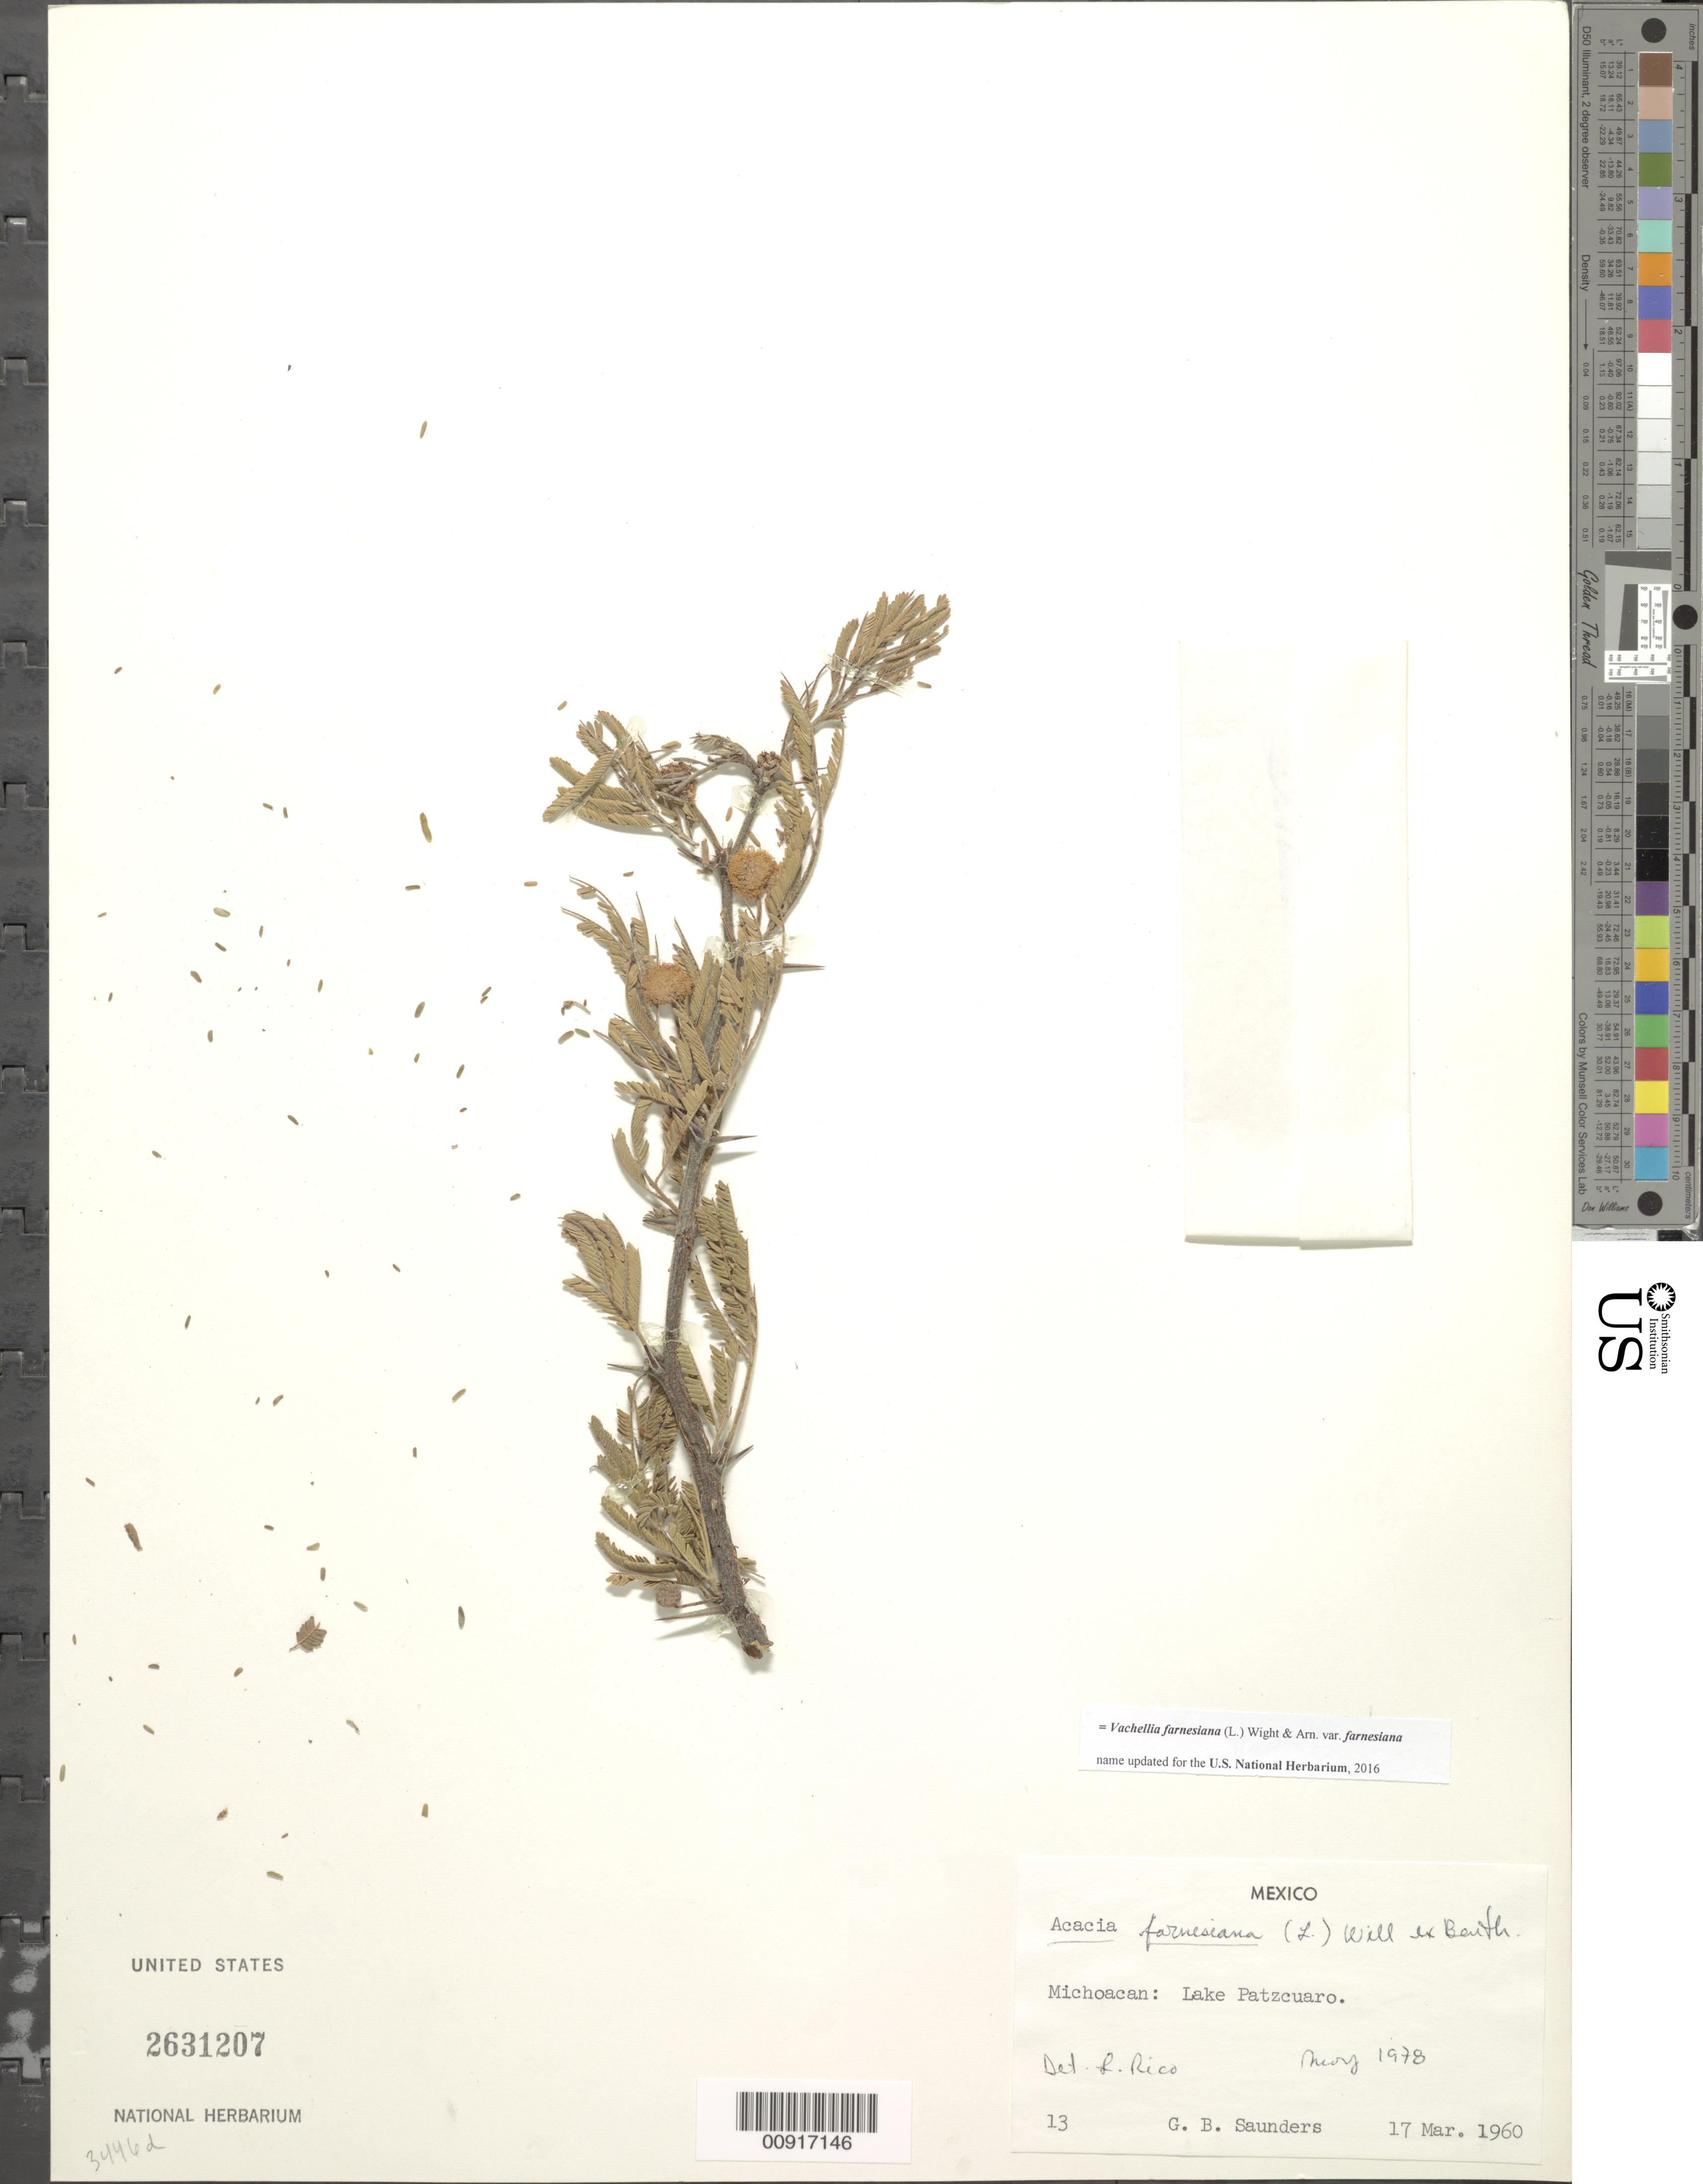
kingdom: Plantae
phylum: Tracheophyta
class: Magnoliopsida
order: Fabales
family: Fabaceae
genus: Vachellia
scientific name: Vachellia farnesiana var. farnesiana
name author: (L.) Wight & Arn.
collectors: G. B. Saunders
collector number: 13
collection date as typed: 17 Mar 1960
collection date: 1960-03-17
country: Mexico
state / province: Michoacán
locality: Michoacán: Lake Patzcuaro.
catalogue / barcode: US 2631207